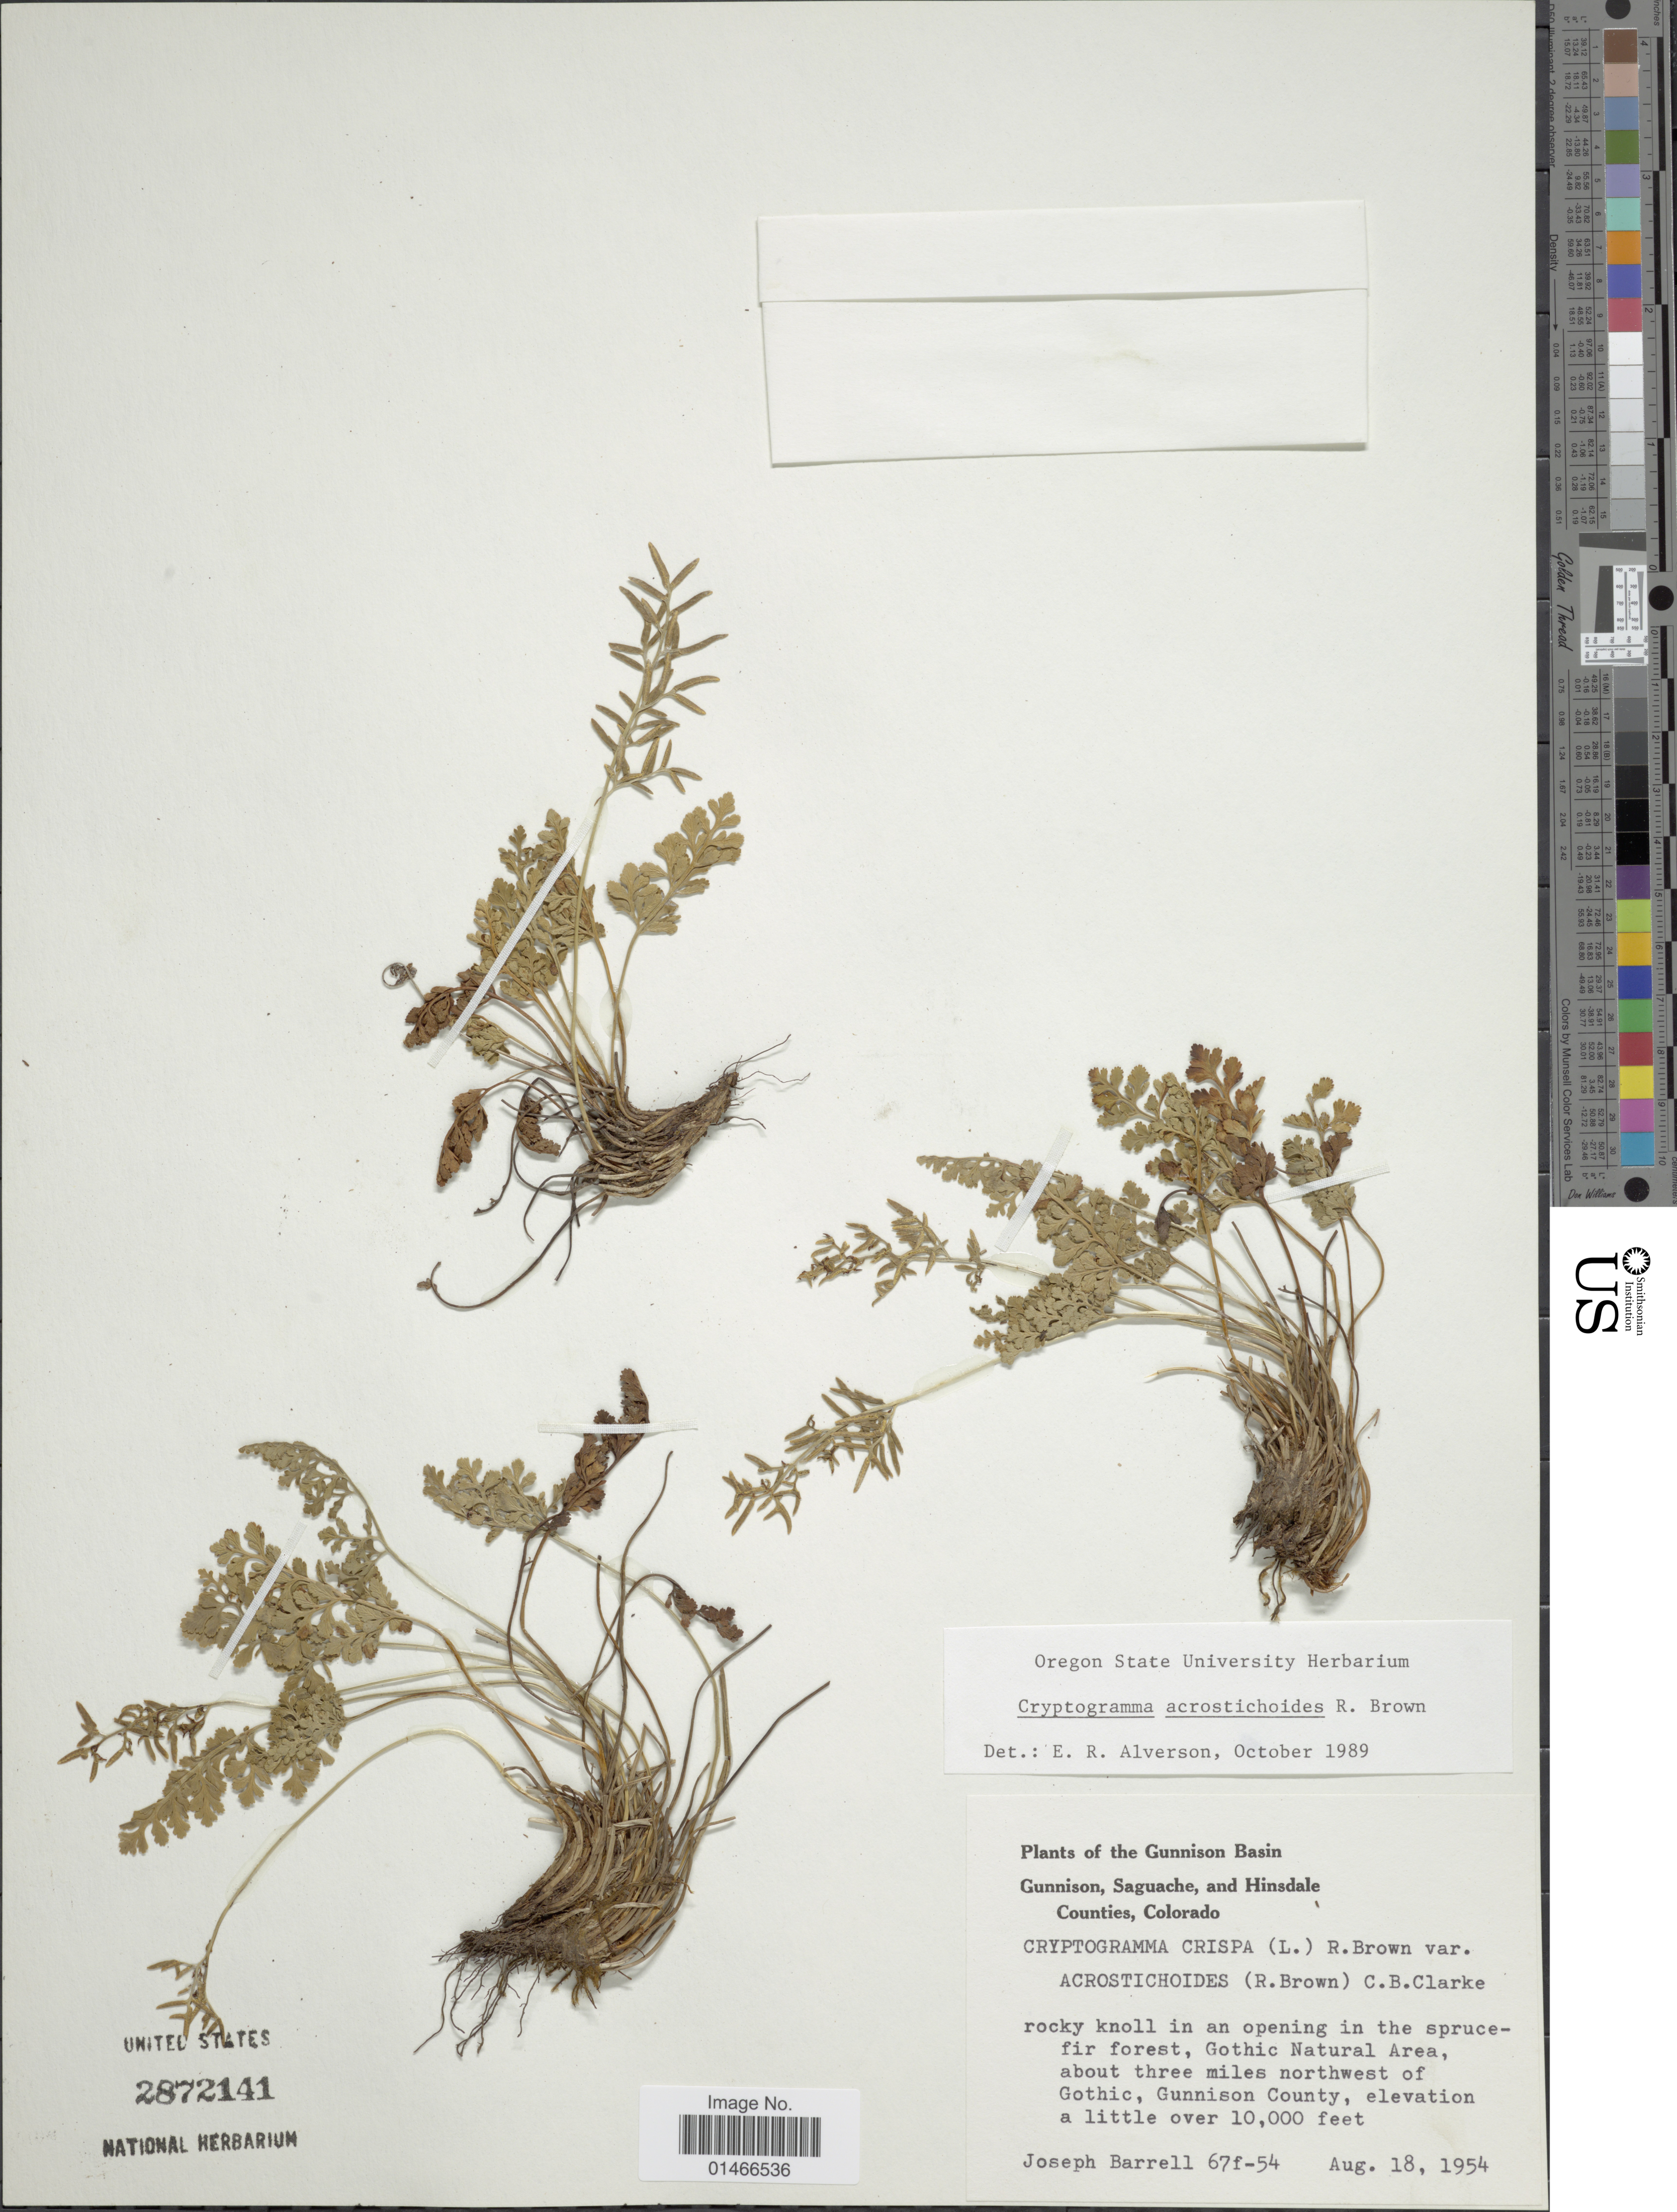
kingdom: Plantae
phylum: Tracheophyta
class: Polypodiopsida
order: Polypodiales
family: Pteridaceae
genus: Cryptogramma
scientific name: Cryptogramma acrostichoides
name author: R. Br.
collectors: J. Barrell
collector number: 67f-54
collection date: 1954-08-18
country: United States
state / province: Colorado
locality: The Gunnison Basin. Gothic Natural Area, about three miles northwest of Gothic, Gunnison County.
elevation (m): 3048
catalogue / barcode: US 2872141